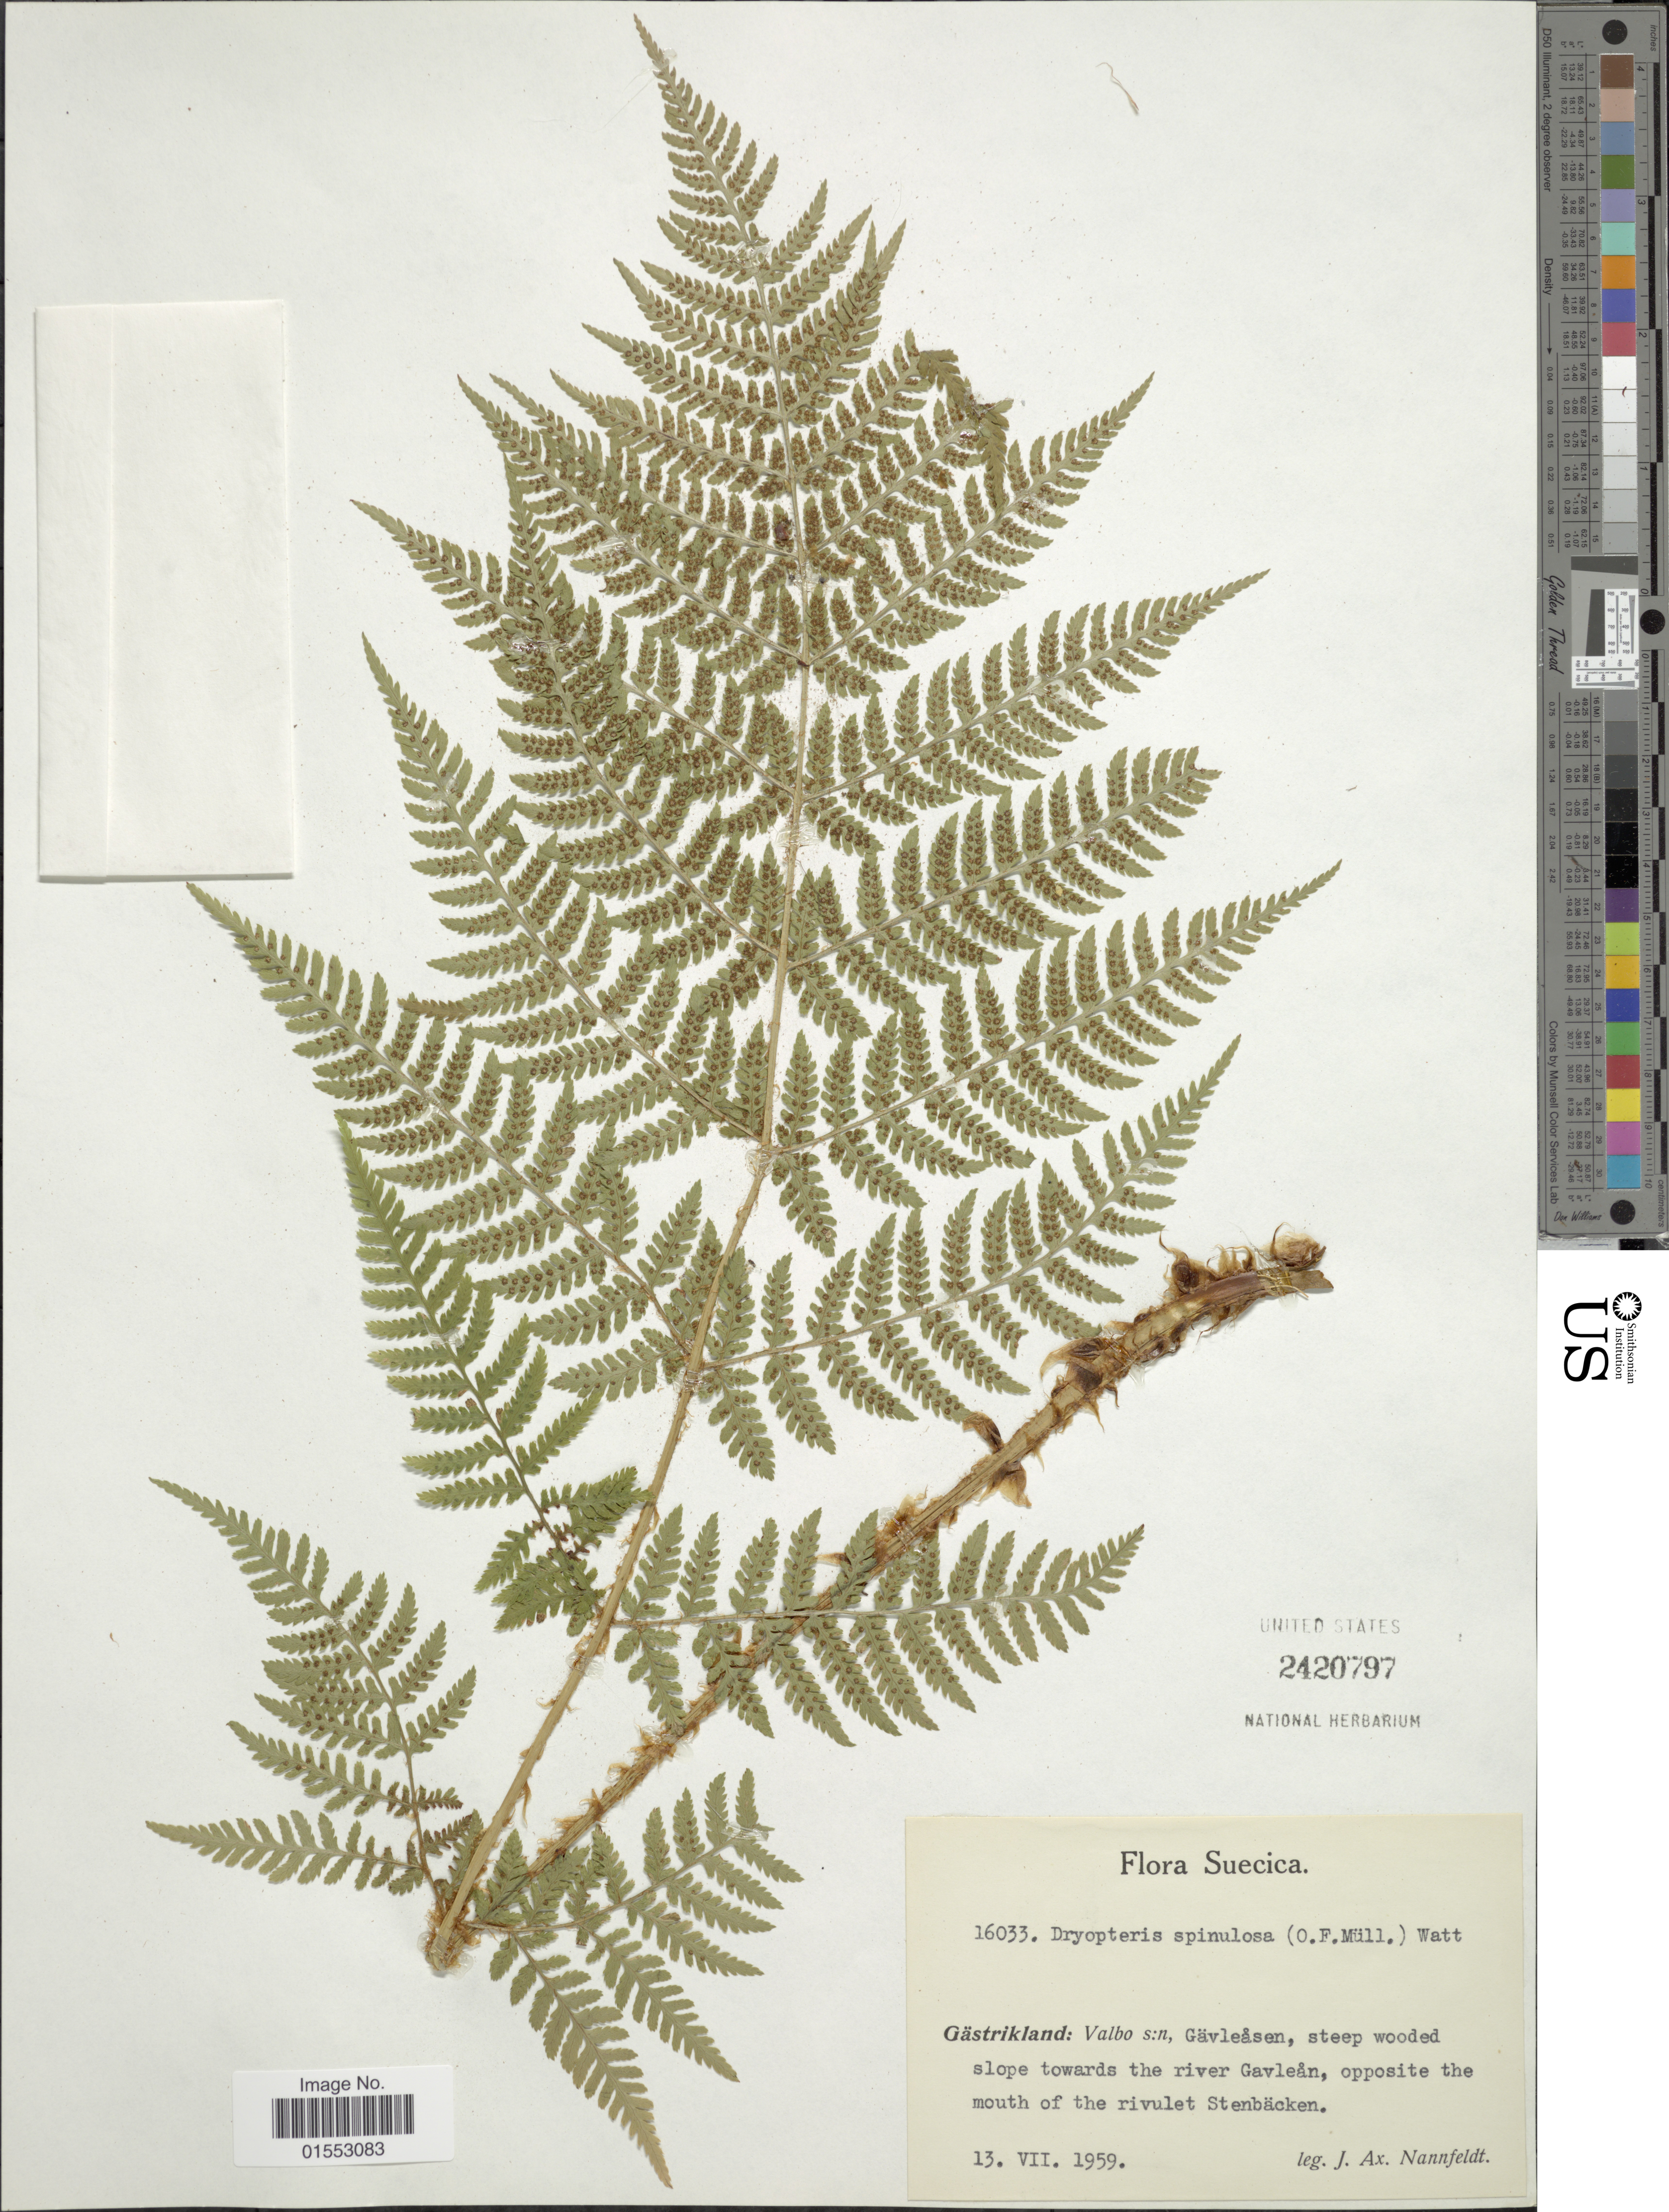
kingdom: Plantae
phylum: Tracheophyta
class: Polypodiopsida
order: Polypodiales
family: Dryopteridaceae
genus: Dryopteris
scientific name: Dryopteris carthusiana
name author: (Villars) H.P. Fuchs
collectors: J. Nannfeldt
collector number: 16033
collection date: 1959-07-13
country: Sweden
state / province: Gävleborg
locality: Gästrikland: Valbo s:n Gävleasen, steep wooded slope towards the river Gavleån, opposite the mouth of the rivulet Stenbäcken.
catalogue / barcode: US 2420797